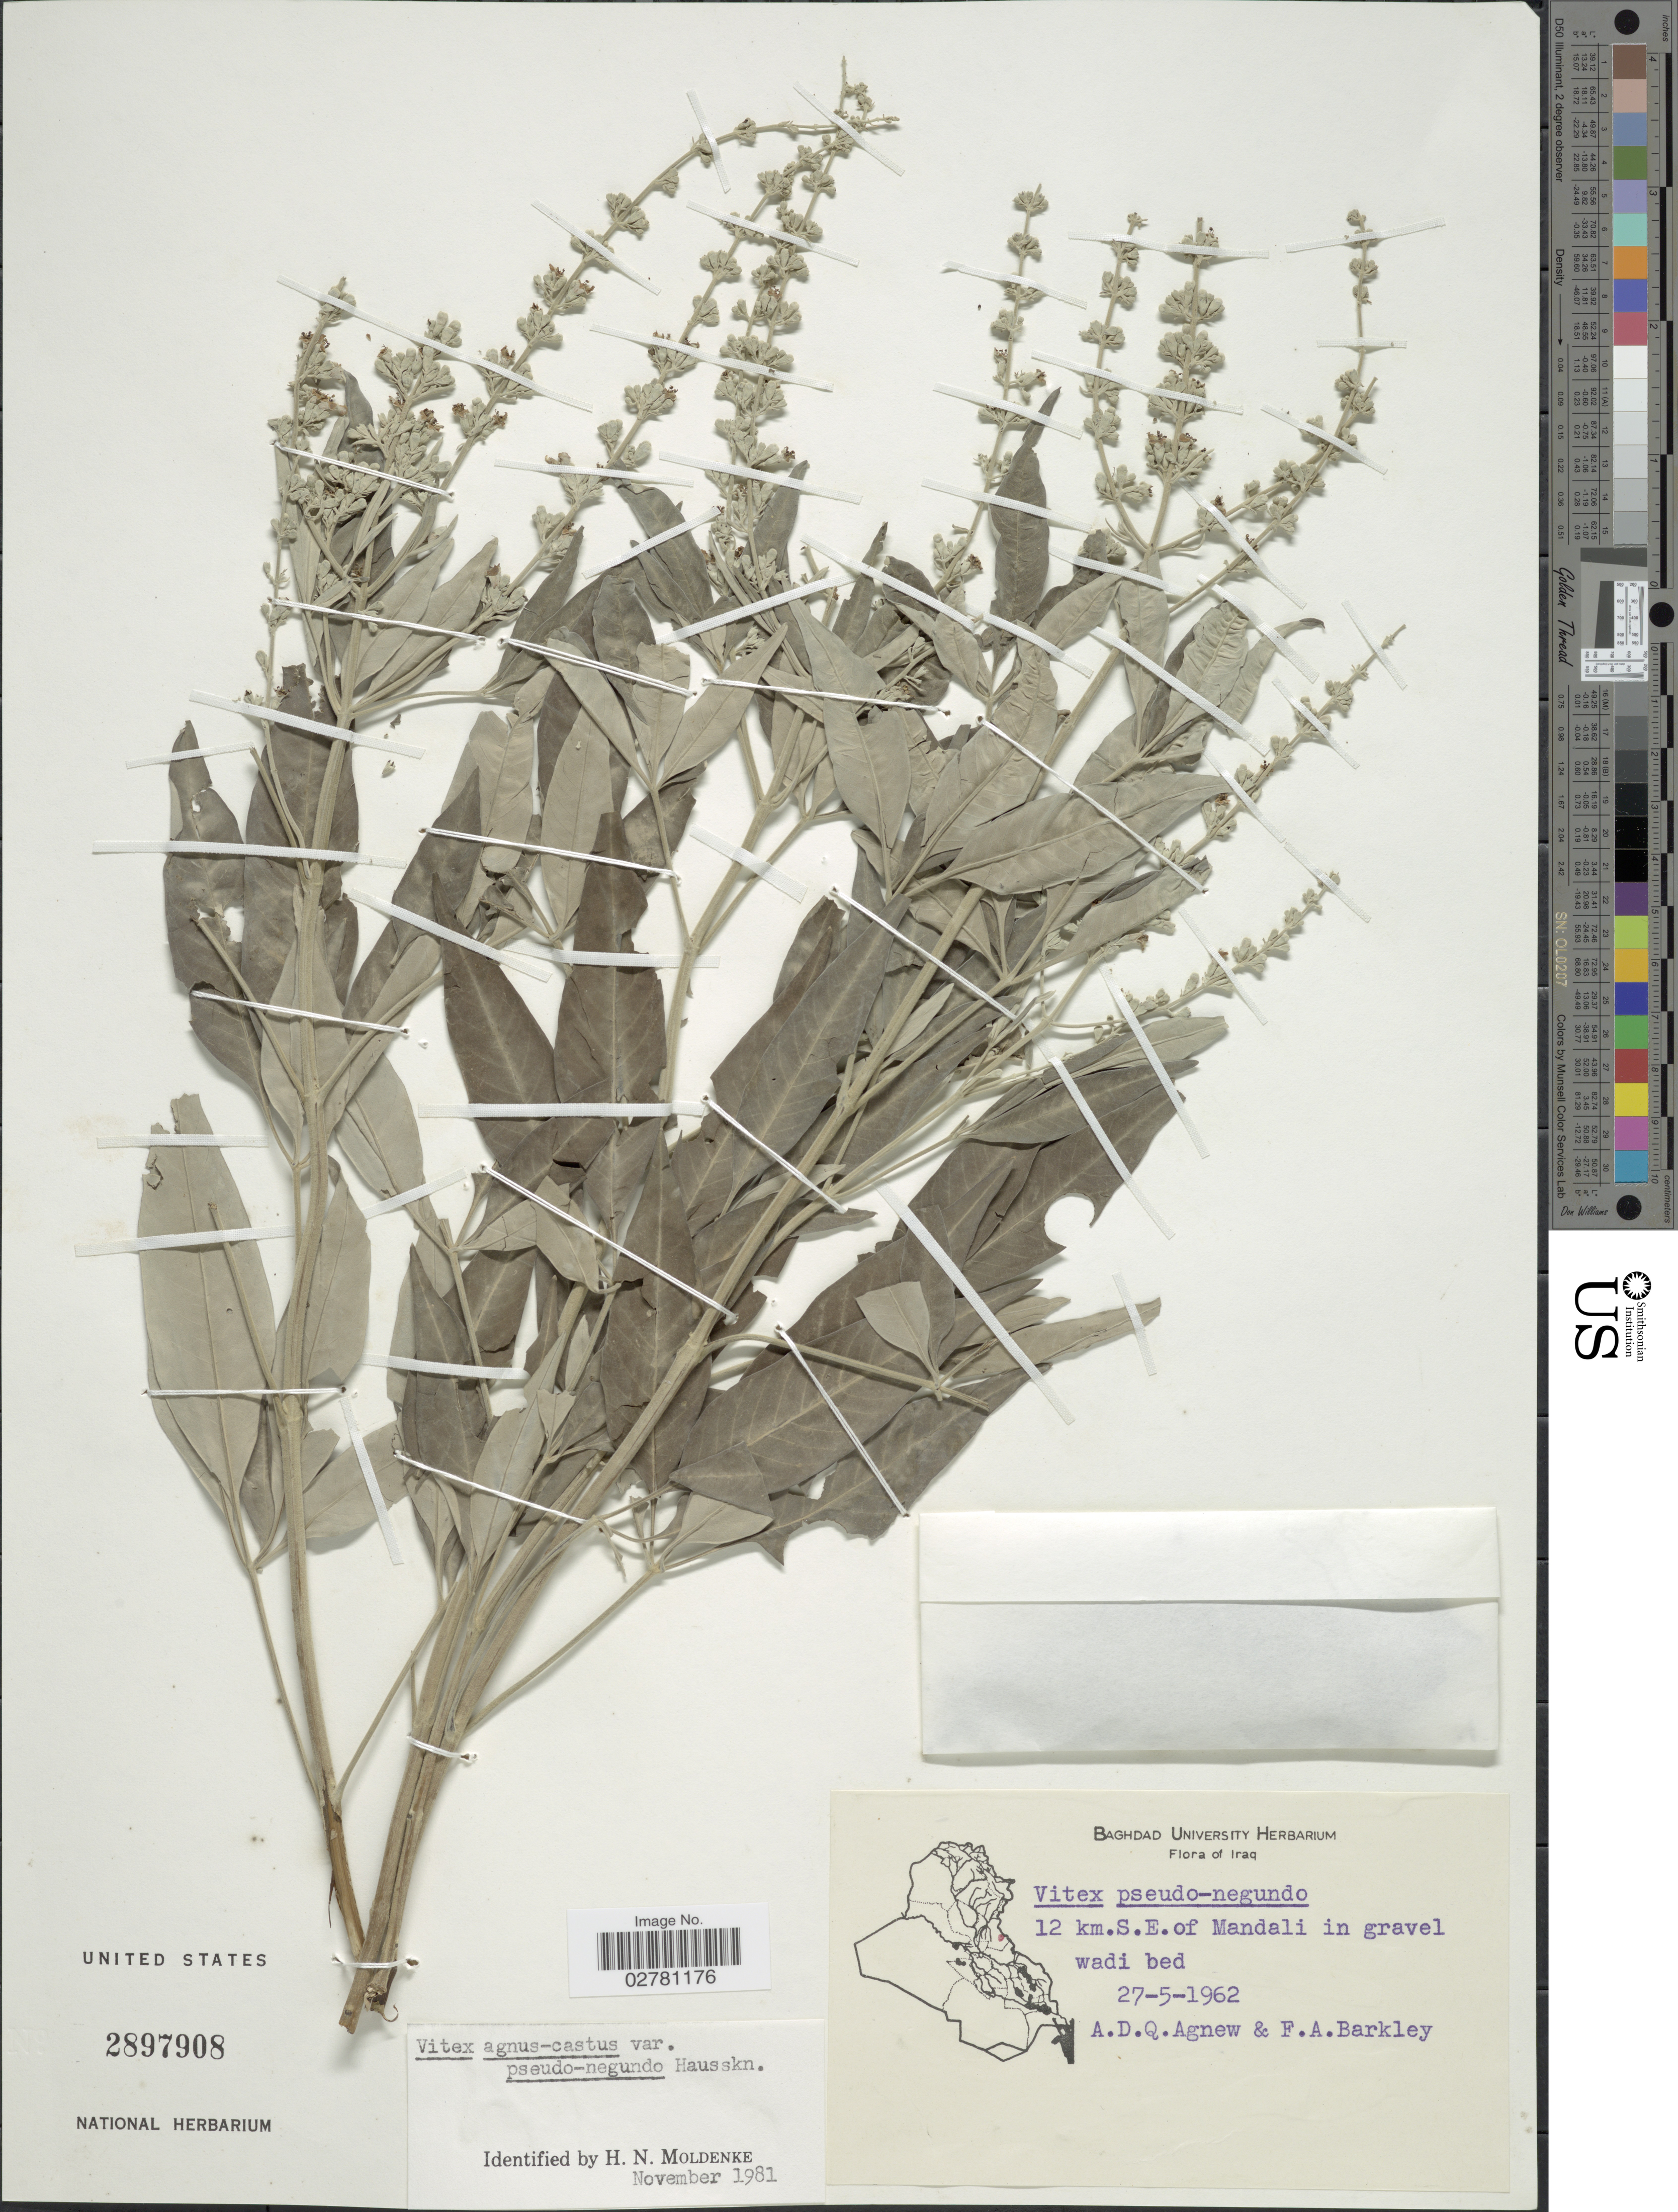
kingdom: Plantae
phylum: Tracheophyta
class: Magnoliopsida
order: Lamiales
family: Lamiaceae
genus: Vitex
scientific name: Vitex agnus-castus var. pseudonegundo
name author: Hausskn.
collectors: A. D. Agnew & F. A. Barkley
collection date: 1962-05-27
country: Iraq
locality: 12 km. S.E. of Mandali in gravel wadi bed.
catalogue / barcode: US 2897908